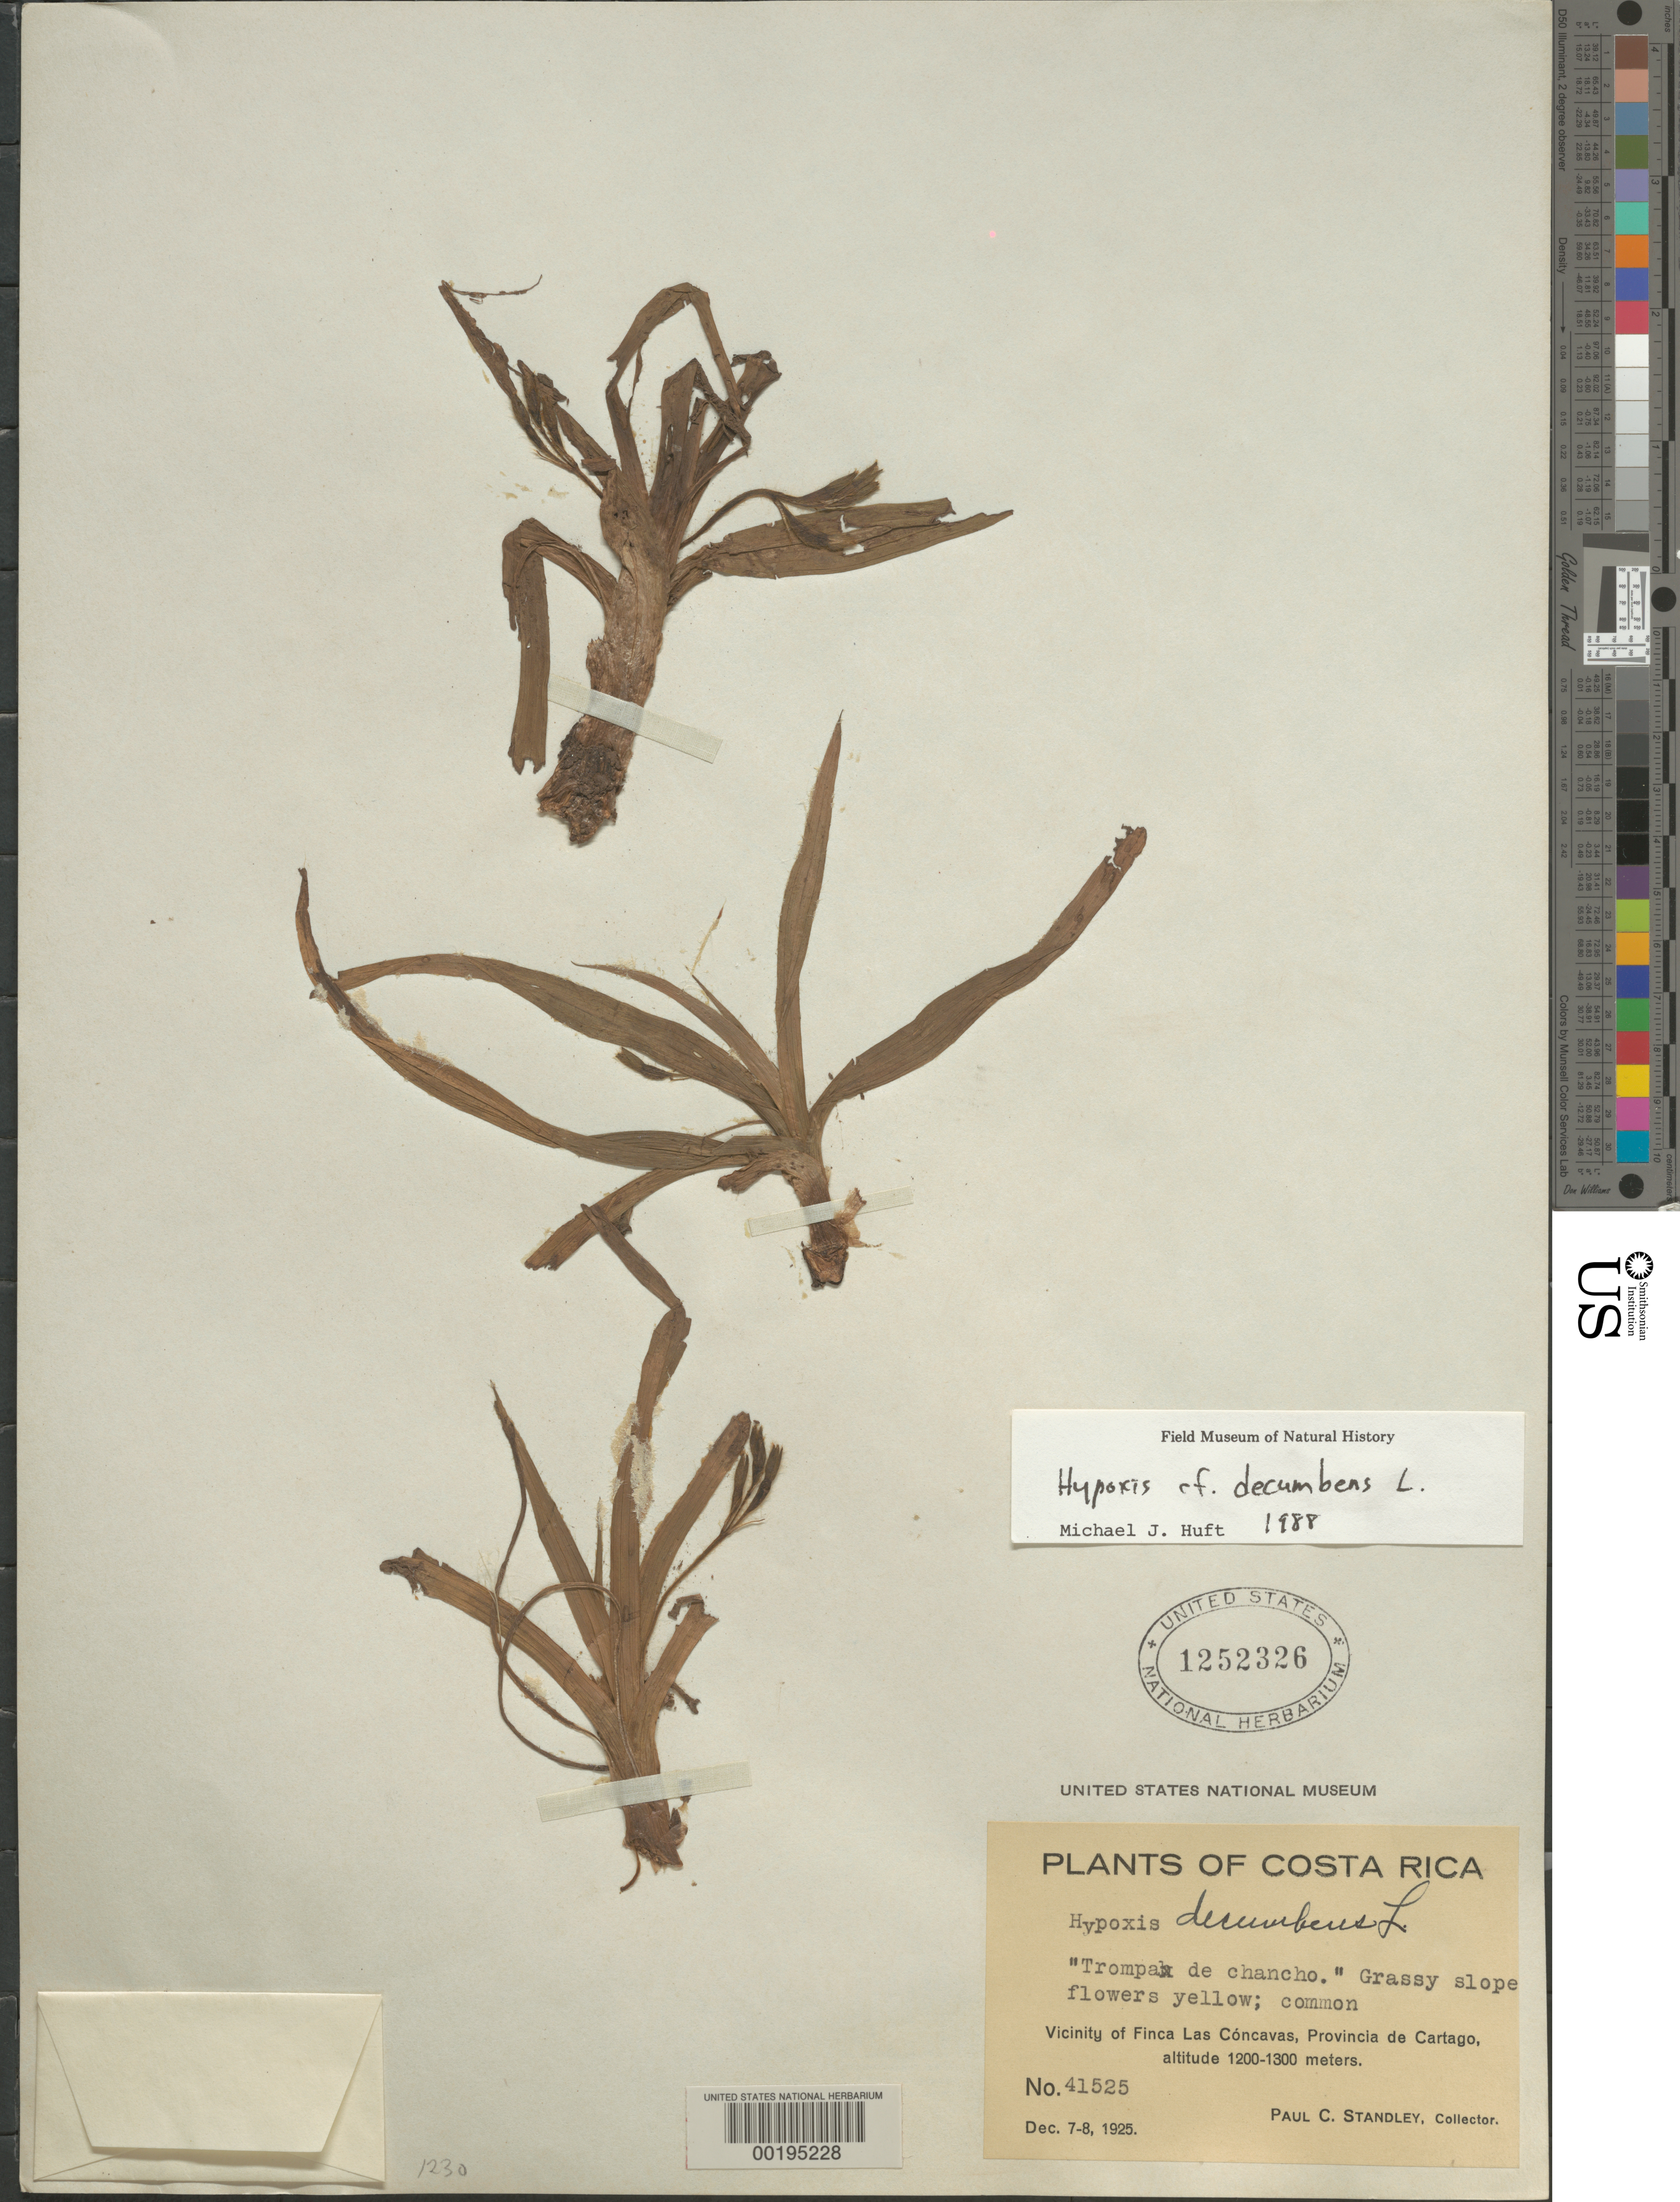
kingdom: Plantae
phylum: Tracheophyta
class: Liliopsida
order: Asparagales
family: Hypoxidaceae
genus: Hypoxis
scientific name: Hypoxis decumbens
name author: L.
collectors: P. C. Standley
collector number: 41525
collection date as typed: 07 Dec 1925 to 08 Dec 1925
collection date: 1925-12-07/1925-12-08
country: Costa Rica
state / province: Cartago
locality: Vicinity of Finca las Concavas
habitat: Grassy slope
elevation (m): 1200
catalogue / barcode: US 1252326